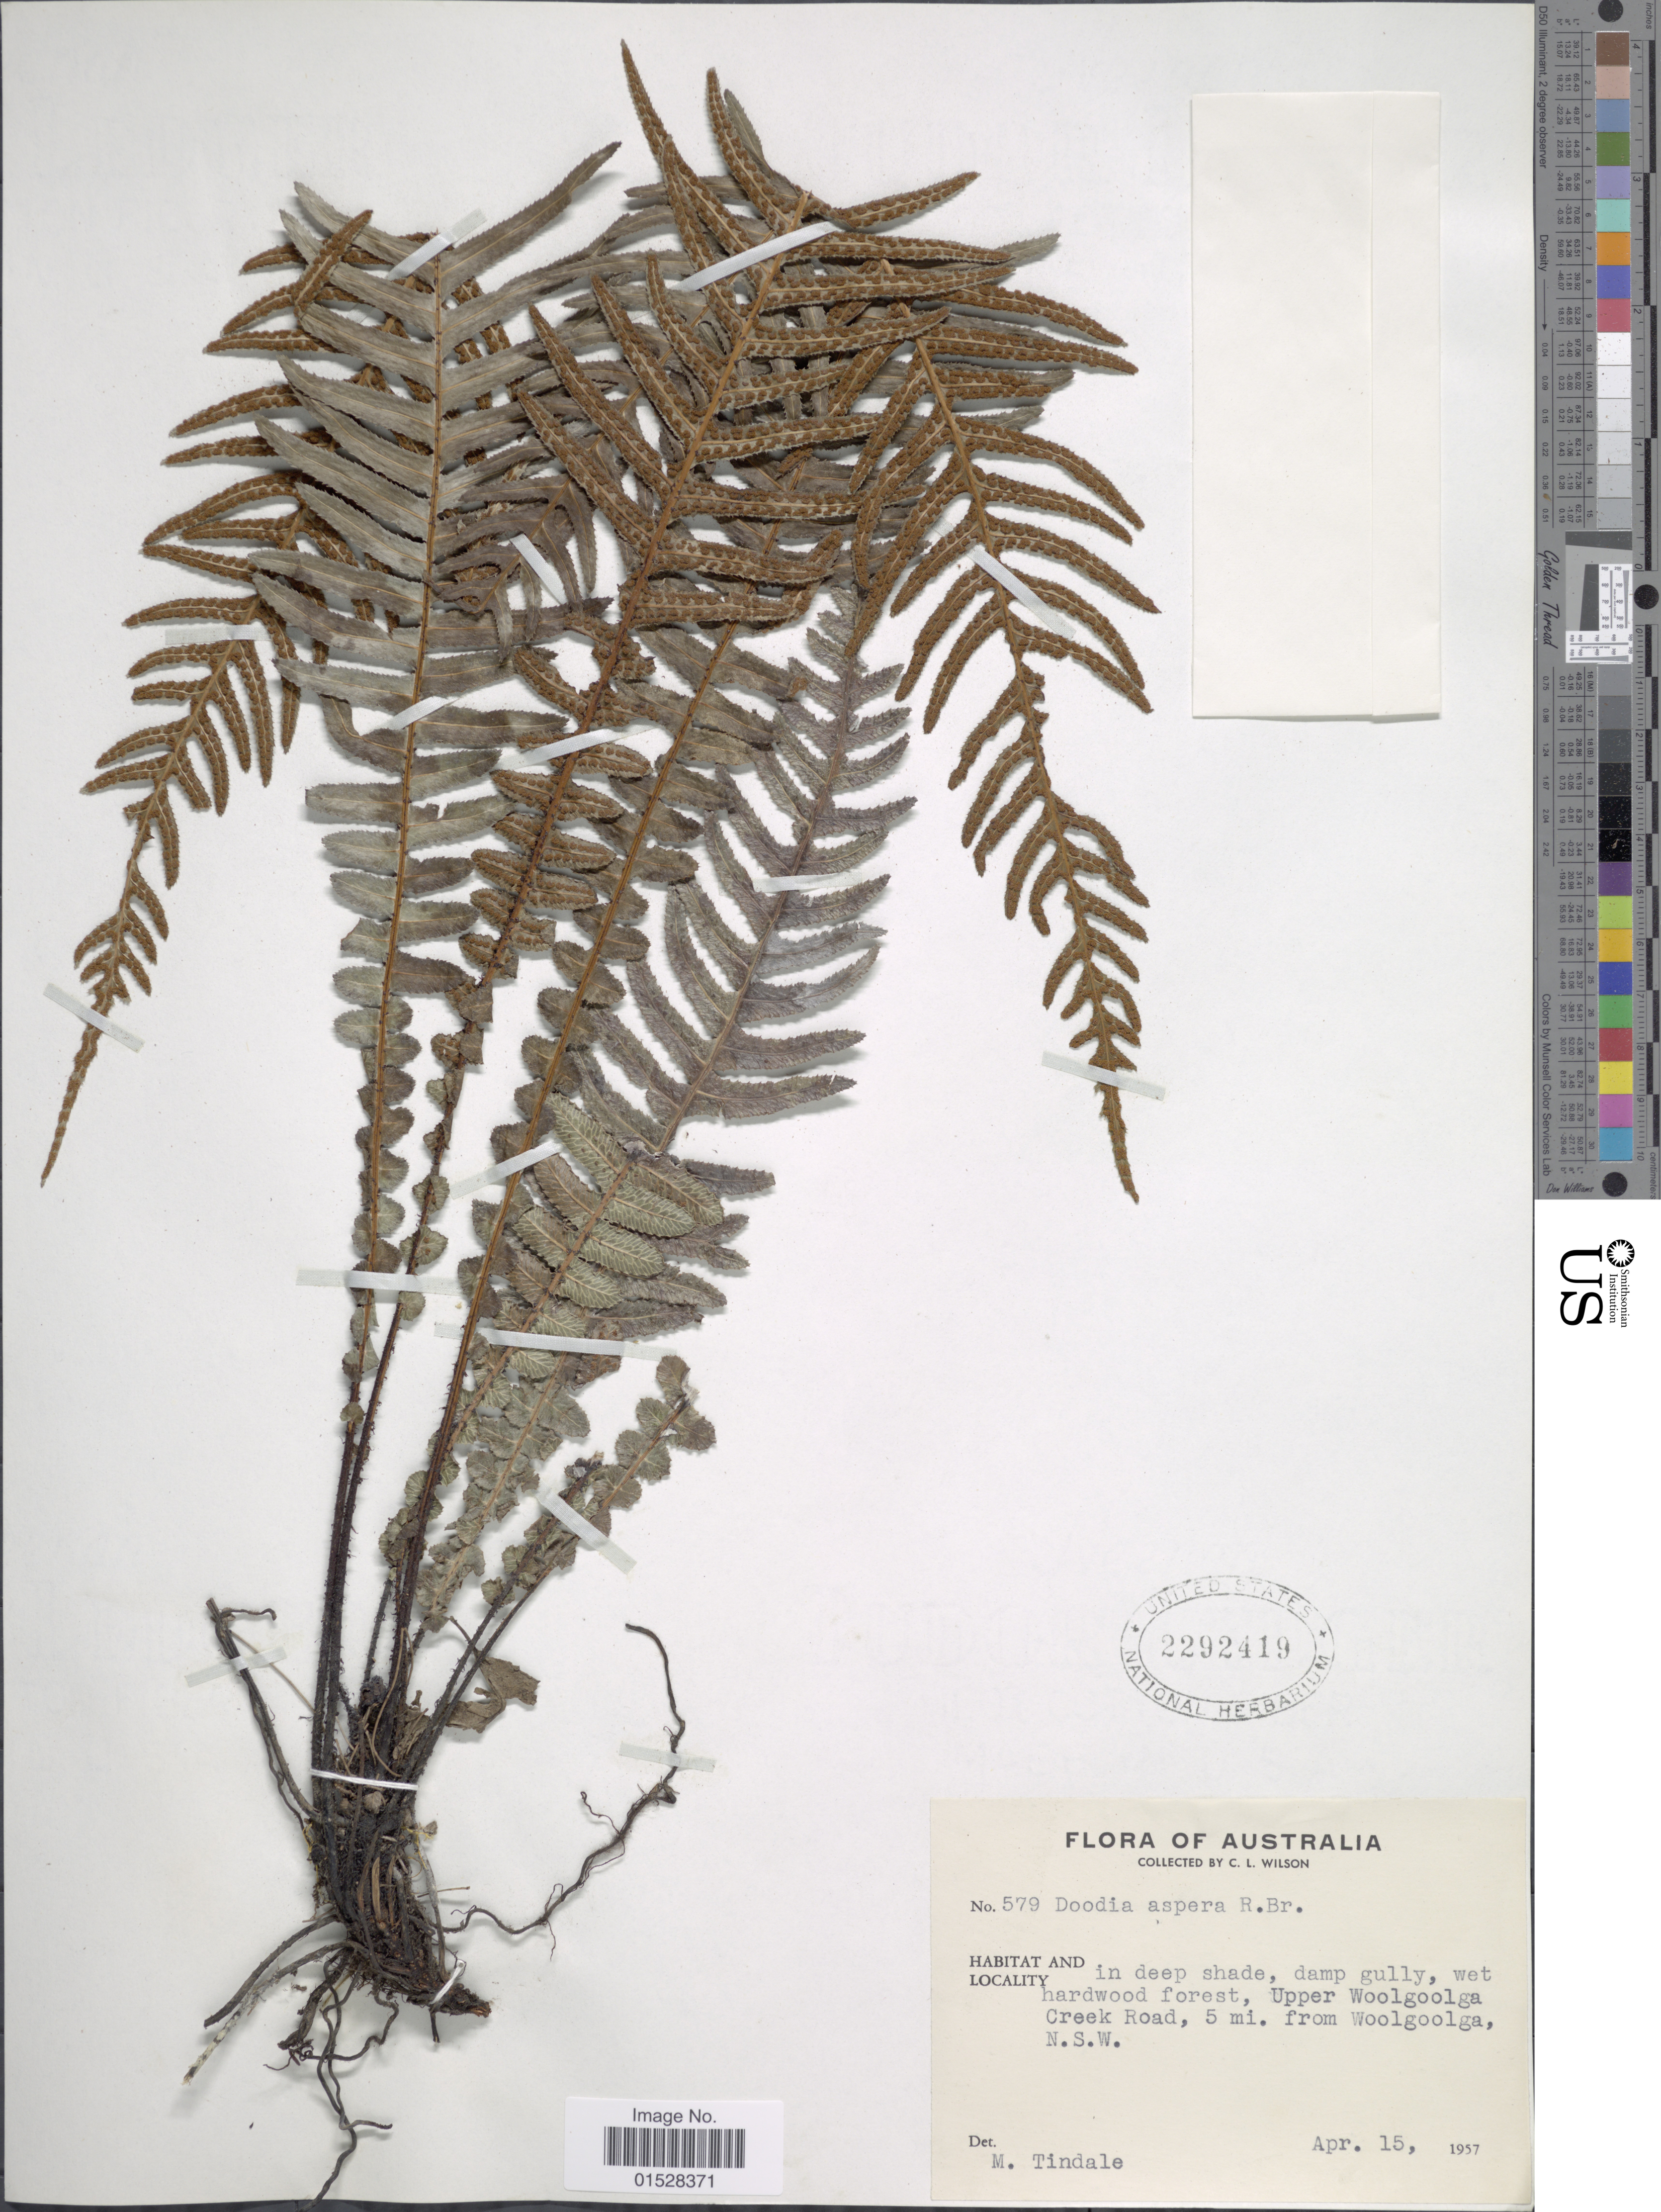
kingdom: Plantae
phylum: Tracheophyta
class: Polypodiopsida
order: Polypodiales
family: Blechnaceae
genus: Blechnum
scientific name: Blechnum neohollandicum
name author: Christenh.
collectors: C. L. Wilson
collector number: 579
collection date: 1957-04-15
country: Australia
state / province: New South Wales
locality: Upper Woolgoolga Creek Road, 5 mi. from Woolgoolga.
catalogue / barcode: US 2292419